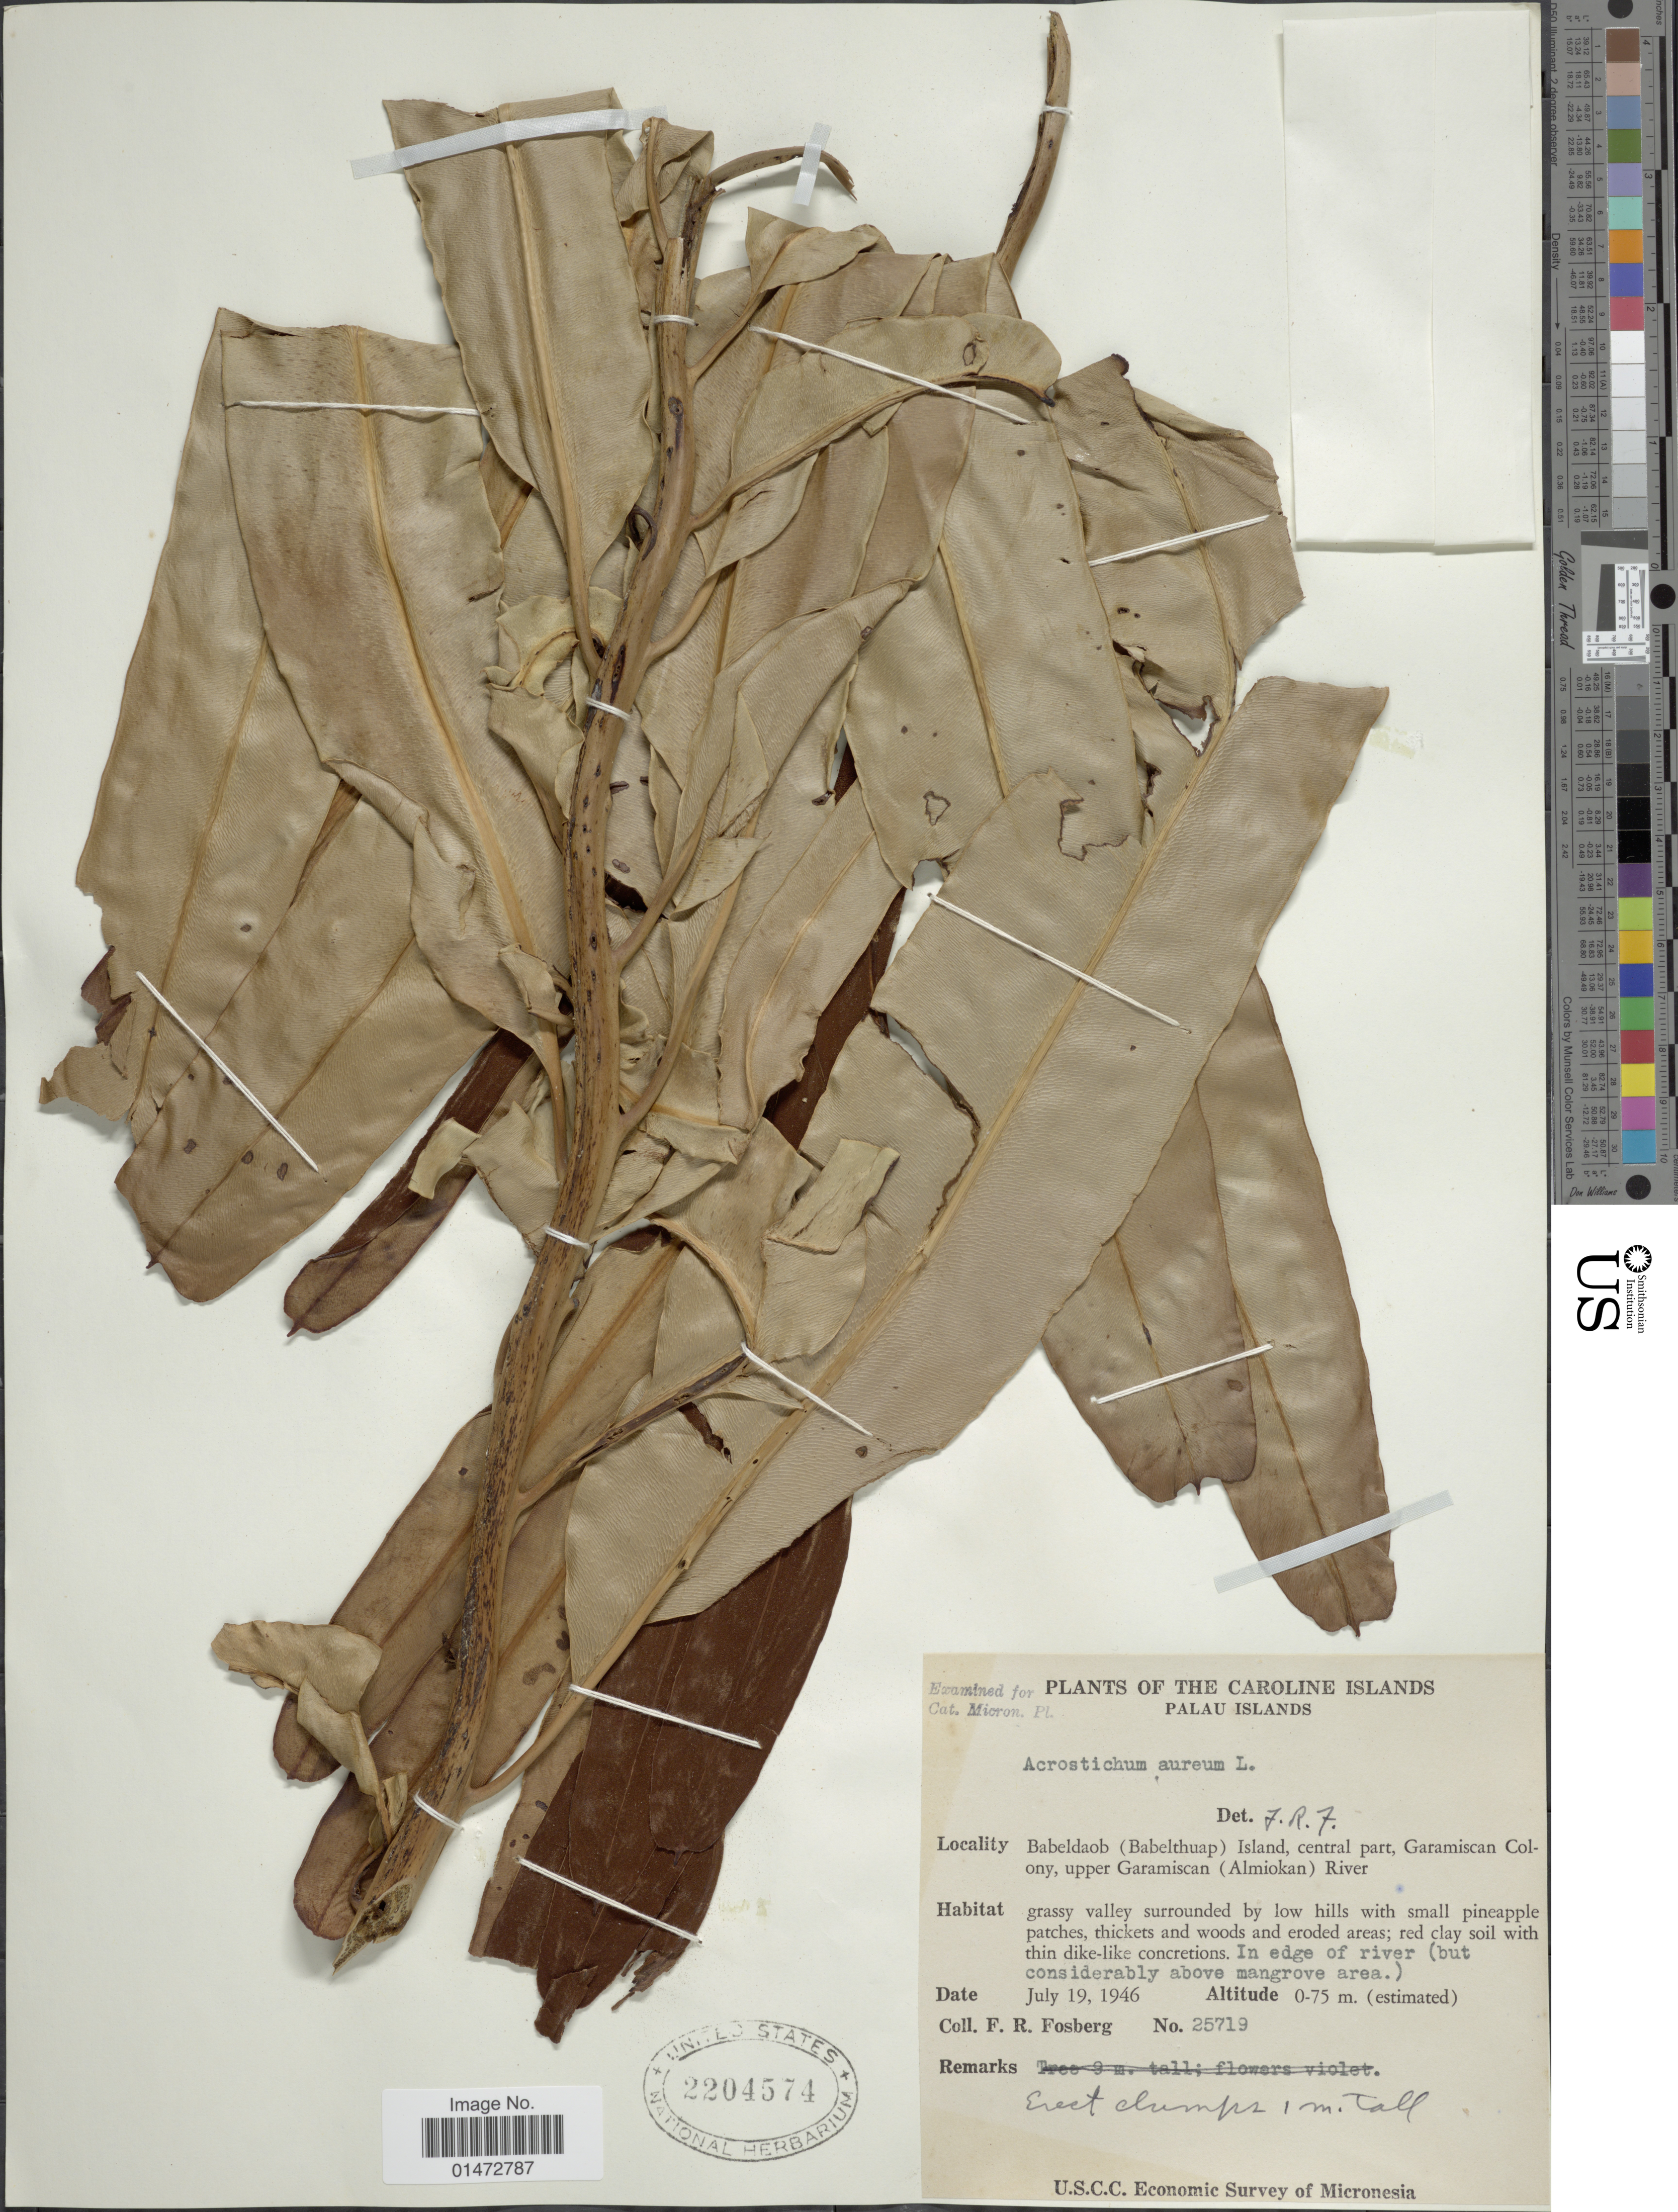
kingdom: Plantae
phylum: Tracheophyta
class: Polypodiopsida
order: Polypodiales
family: Pteridaceae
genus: Acrostichum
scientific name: Acrostichum aureum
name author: L.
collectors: F. R. Fosberg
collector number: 25719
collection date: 1946-07-19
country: Palau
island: Babeldaob [Babelthuap]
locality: The Caroline Islands. Palau Islands. Babeldaob (Babelthuap) Island, central part, Garamiscan Colony, upper Garamiscan (Almiokan) River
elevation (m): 0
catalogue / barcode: US 2204574